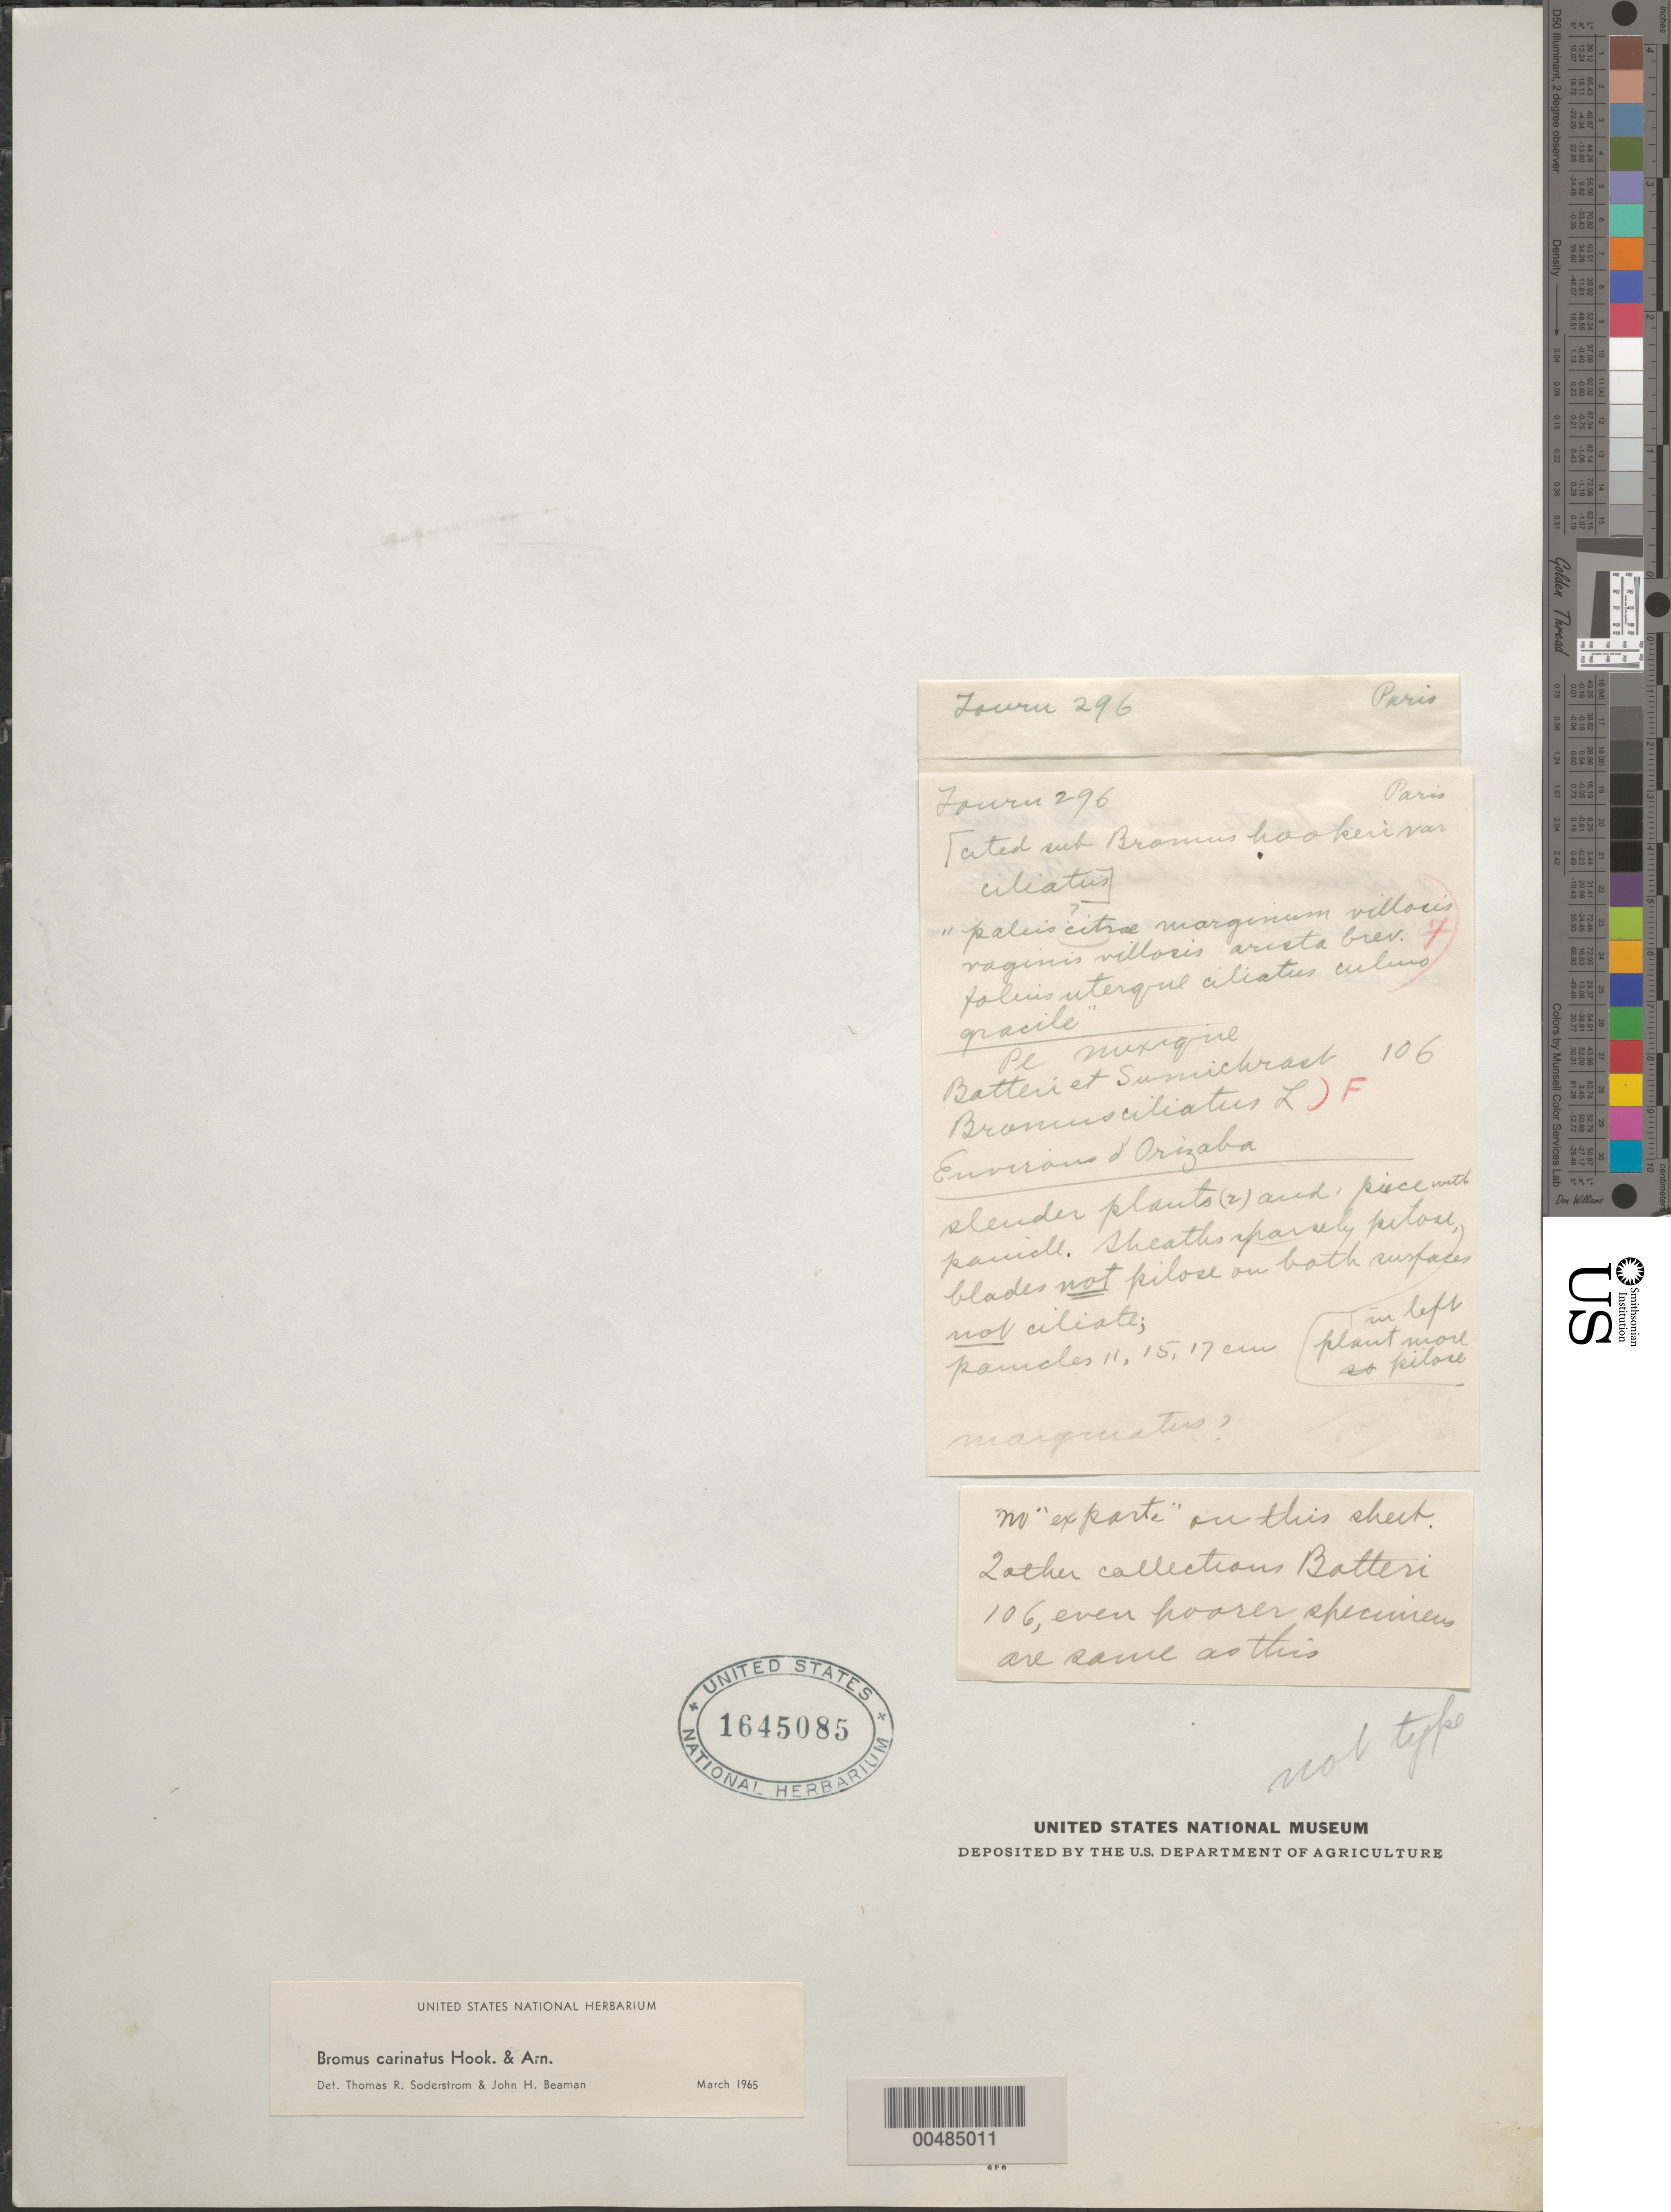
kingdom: Plantae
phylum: Tracheophyta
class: Liliopsida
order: Poales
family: Poaceae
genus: Bromus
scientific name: Bromus carinatus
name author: Hook. & Arn.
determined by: Soderstrom, T. R.; Beaman, J. H.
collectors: -. Tourn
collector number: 296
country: Mexico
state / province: Durango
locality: San Ramon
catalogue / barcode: US 1645085